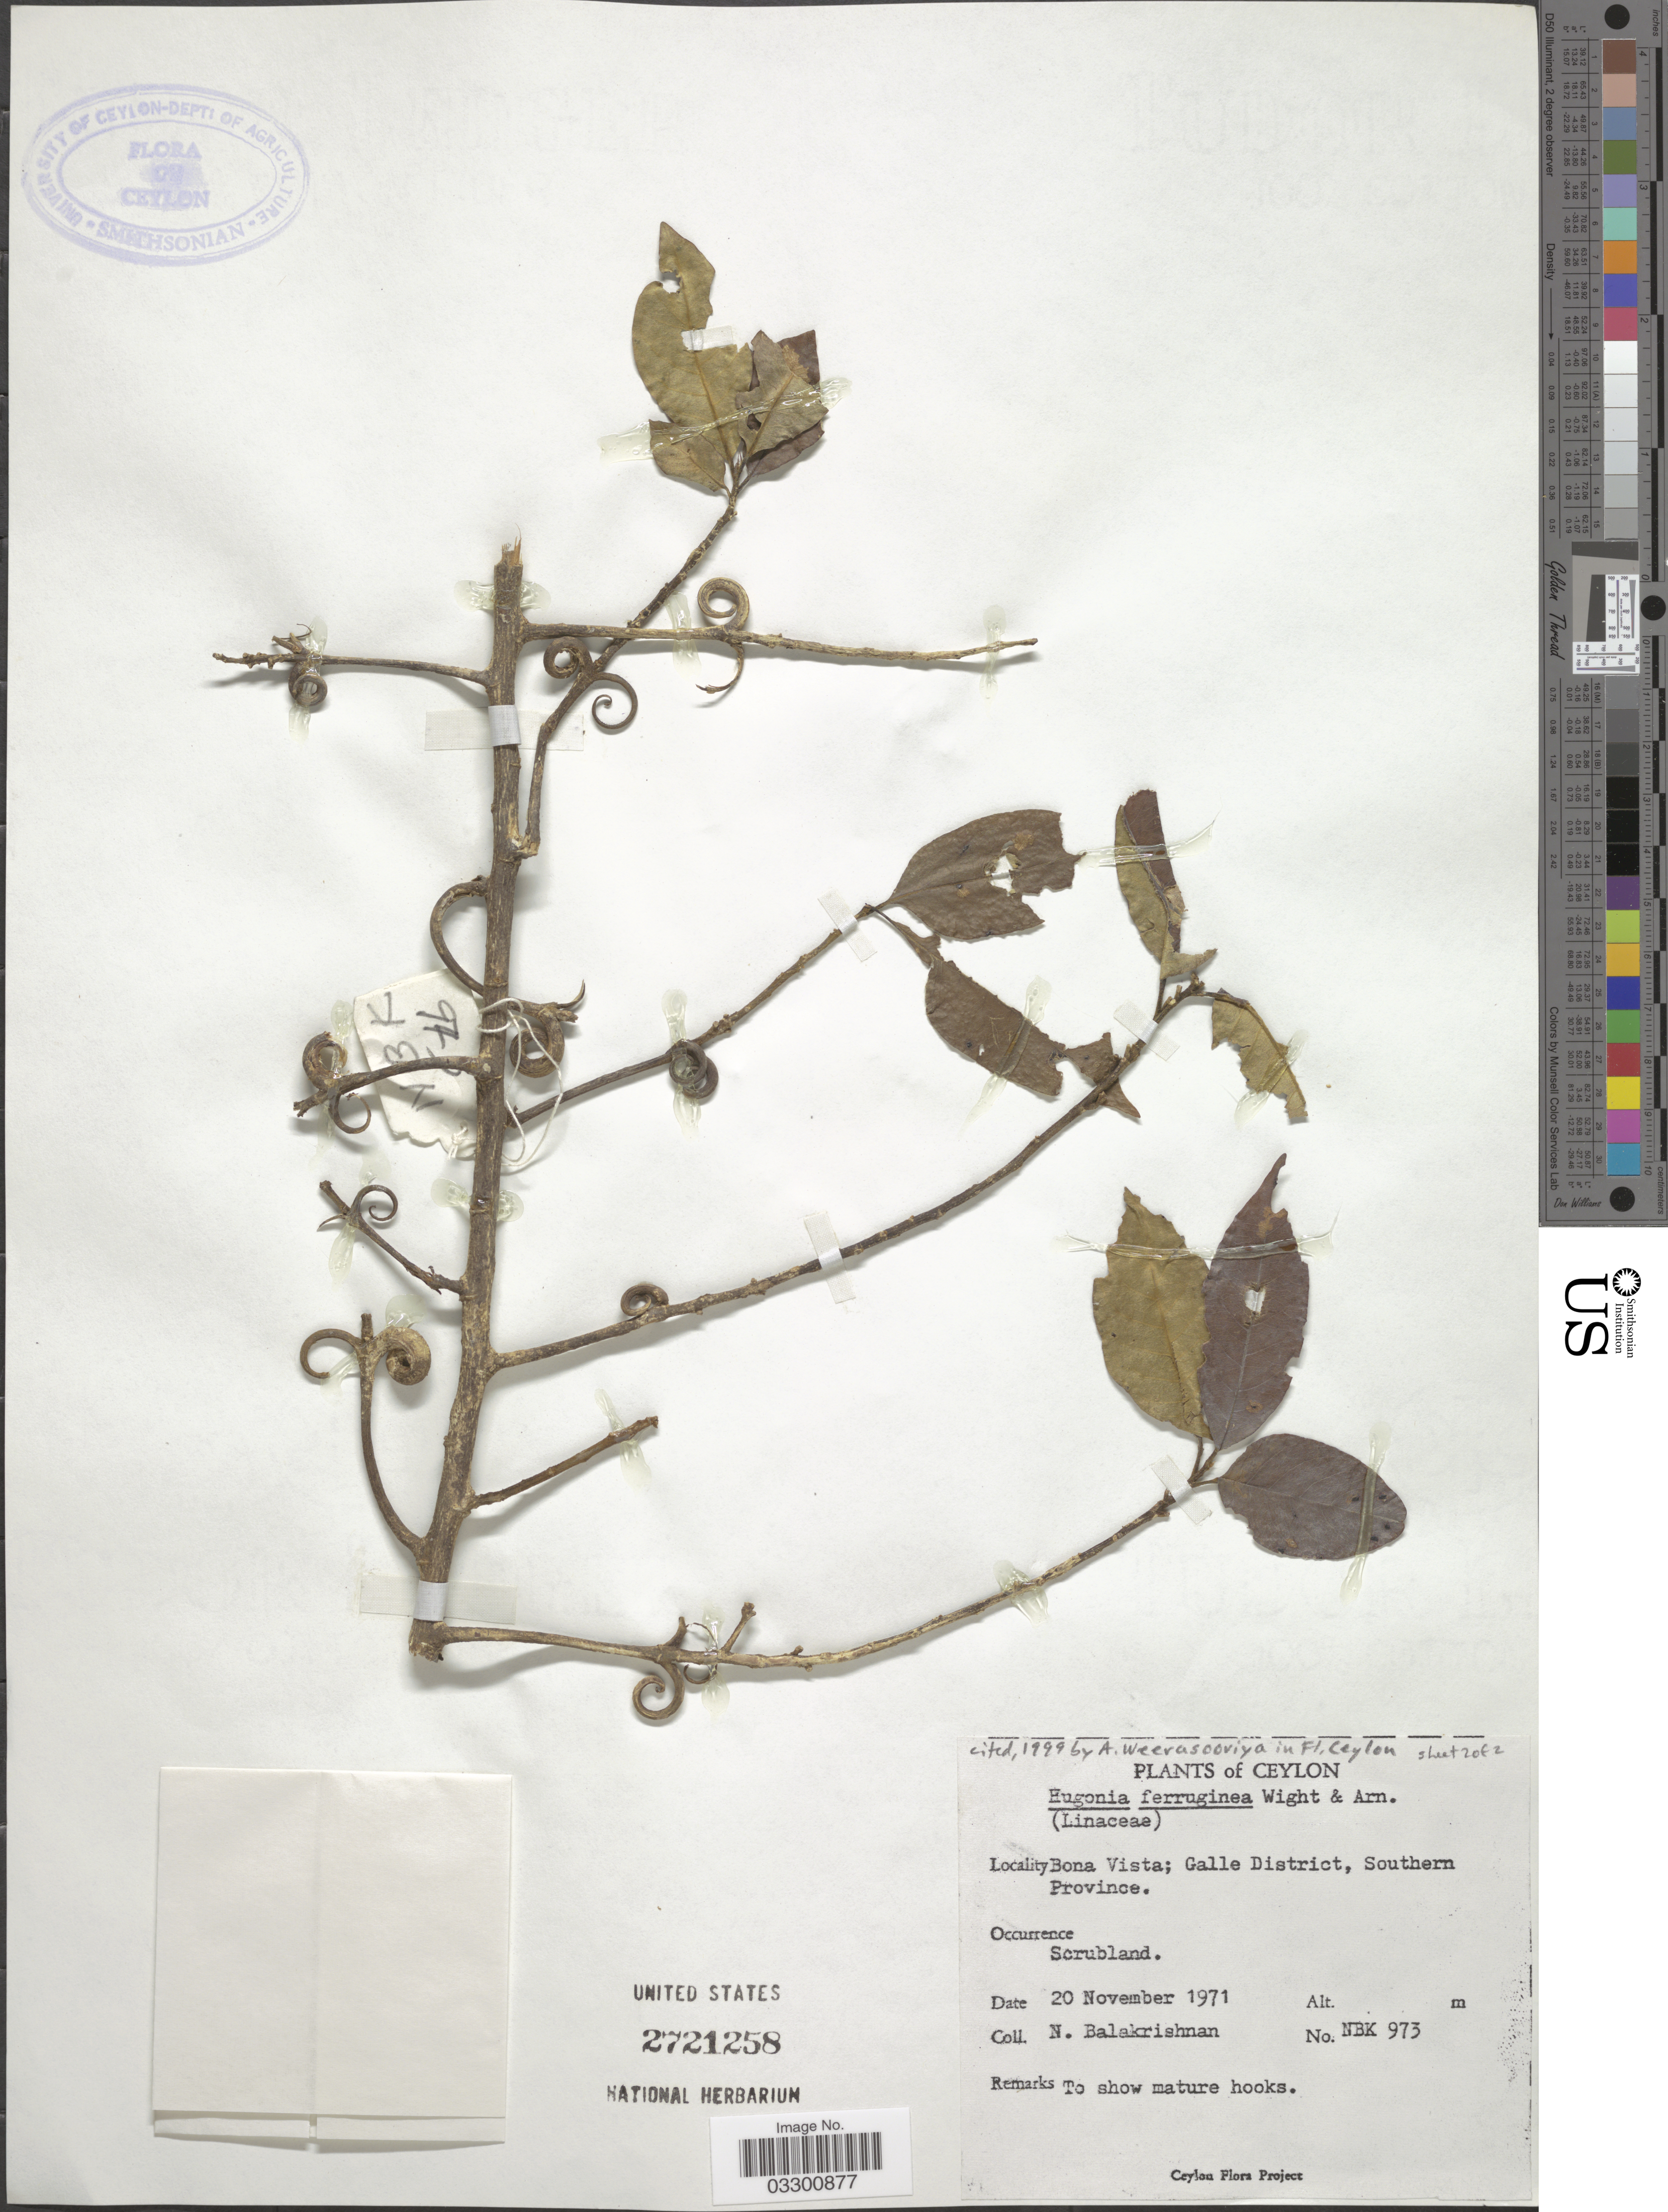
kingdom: Plantae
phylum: Tracheophyta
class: Magnoliopsida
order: Malpighiales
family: Linaceae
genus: Hugonia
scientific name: Hugonia ferruginea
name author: Wight & Arn.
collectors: N. Balakrishnan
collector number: NBK973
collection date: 1971-11-20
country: Sri Lanka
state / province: Southern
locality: Ceylon, Bona Vista; Galle District.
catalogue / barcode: US 2721258